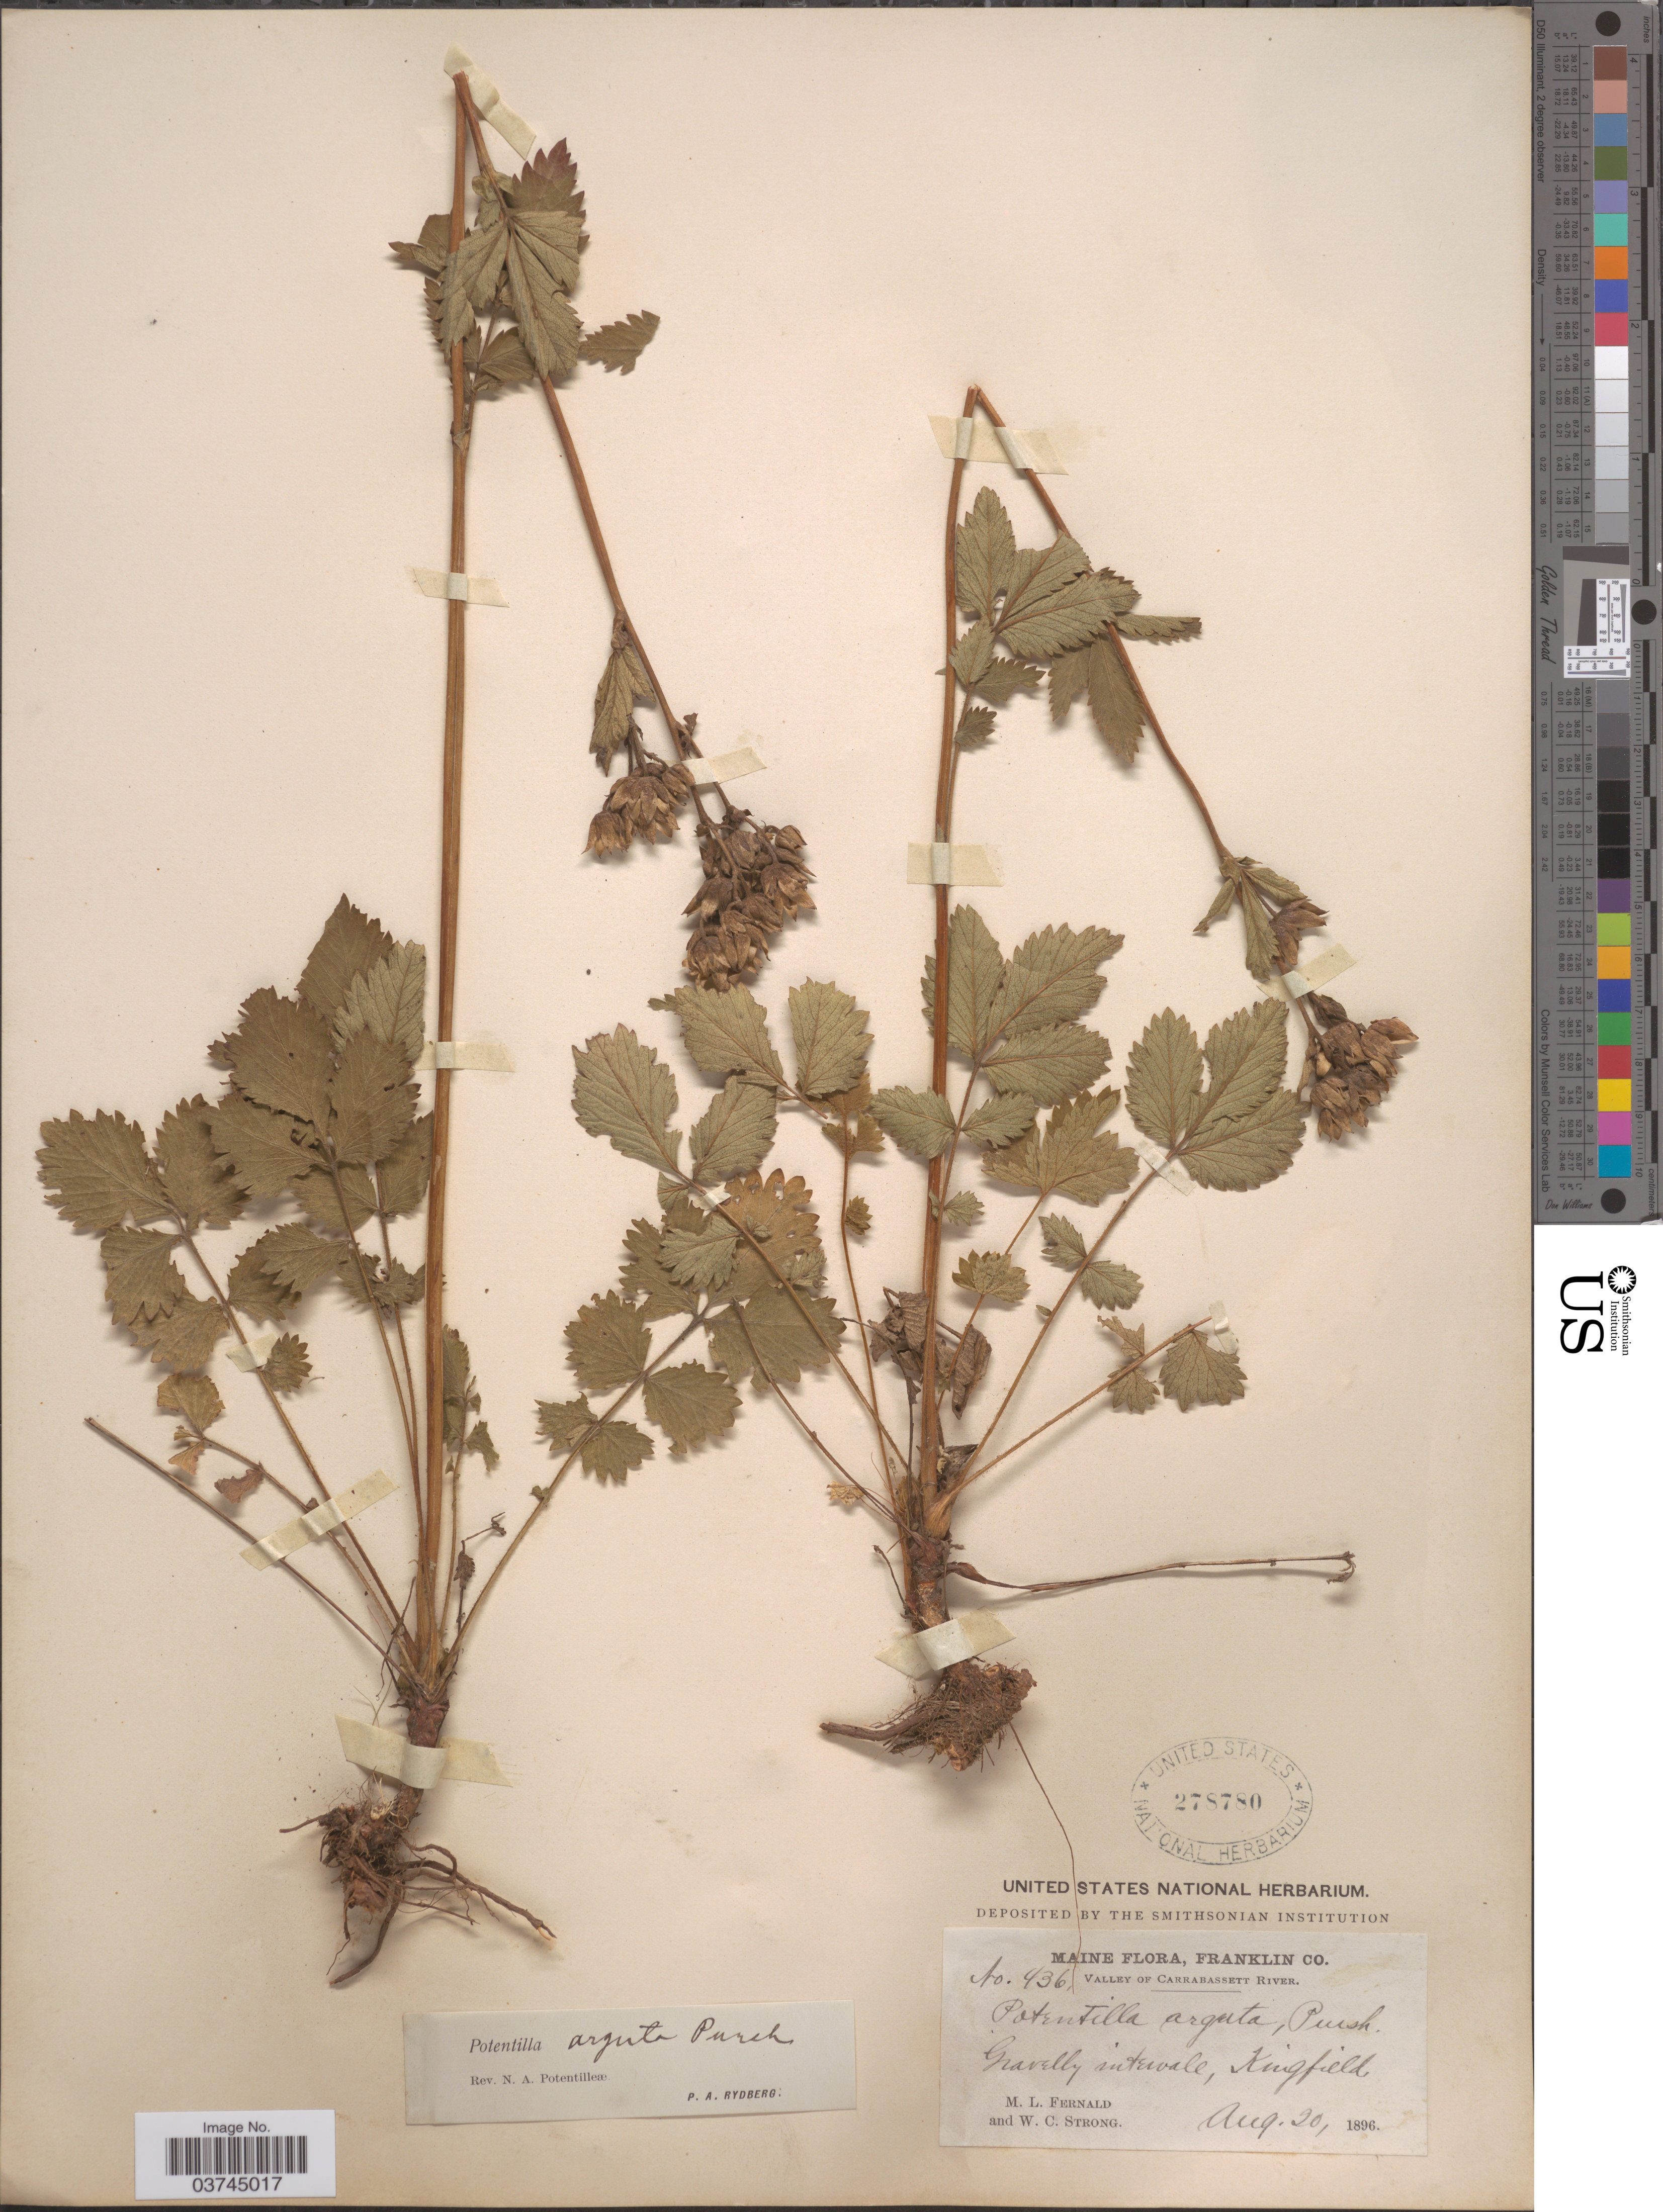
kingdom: Plantae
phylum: Tracheophyta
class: Magnoliopsida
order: Rosales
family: Rosaceae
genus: Drymocallis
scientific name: Drymocallis arguta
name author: (Pursh) Rydb.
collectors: M. L. Fernald & W. C. Strong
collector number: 436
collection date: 1896-08-20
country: United States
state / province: Maine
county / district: Franklin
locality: Valley of Carrabassett River. Gravelly intervale, Kingfield.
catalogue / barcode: US 278780